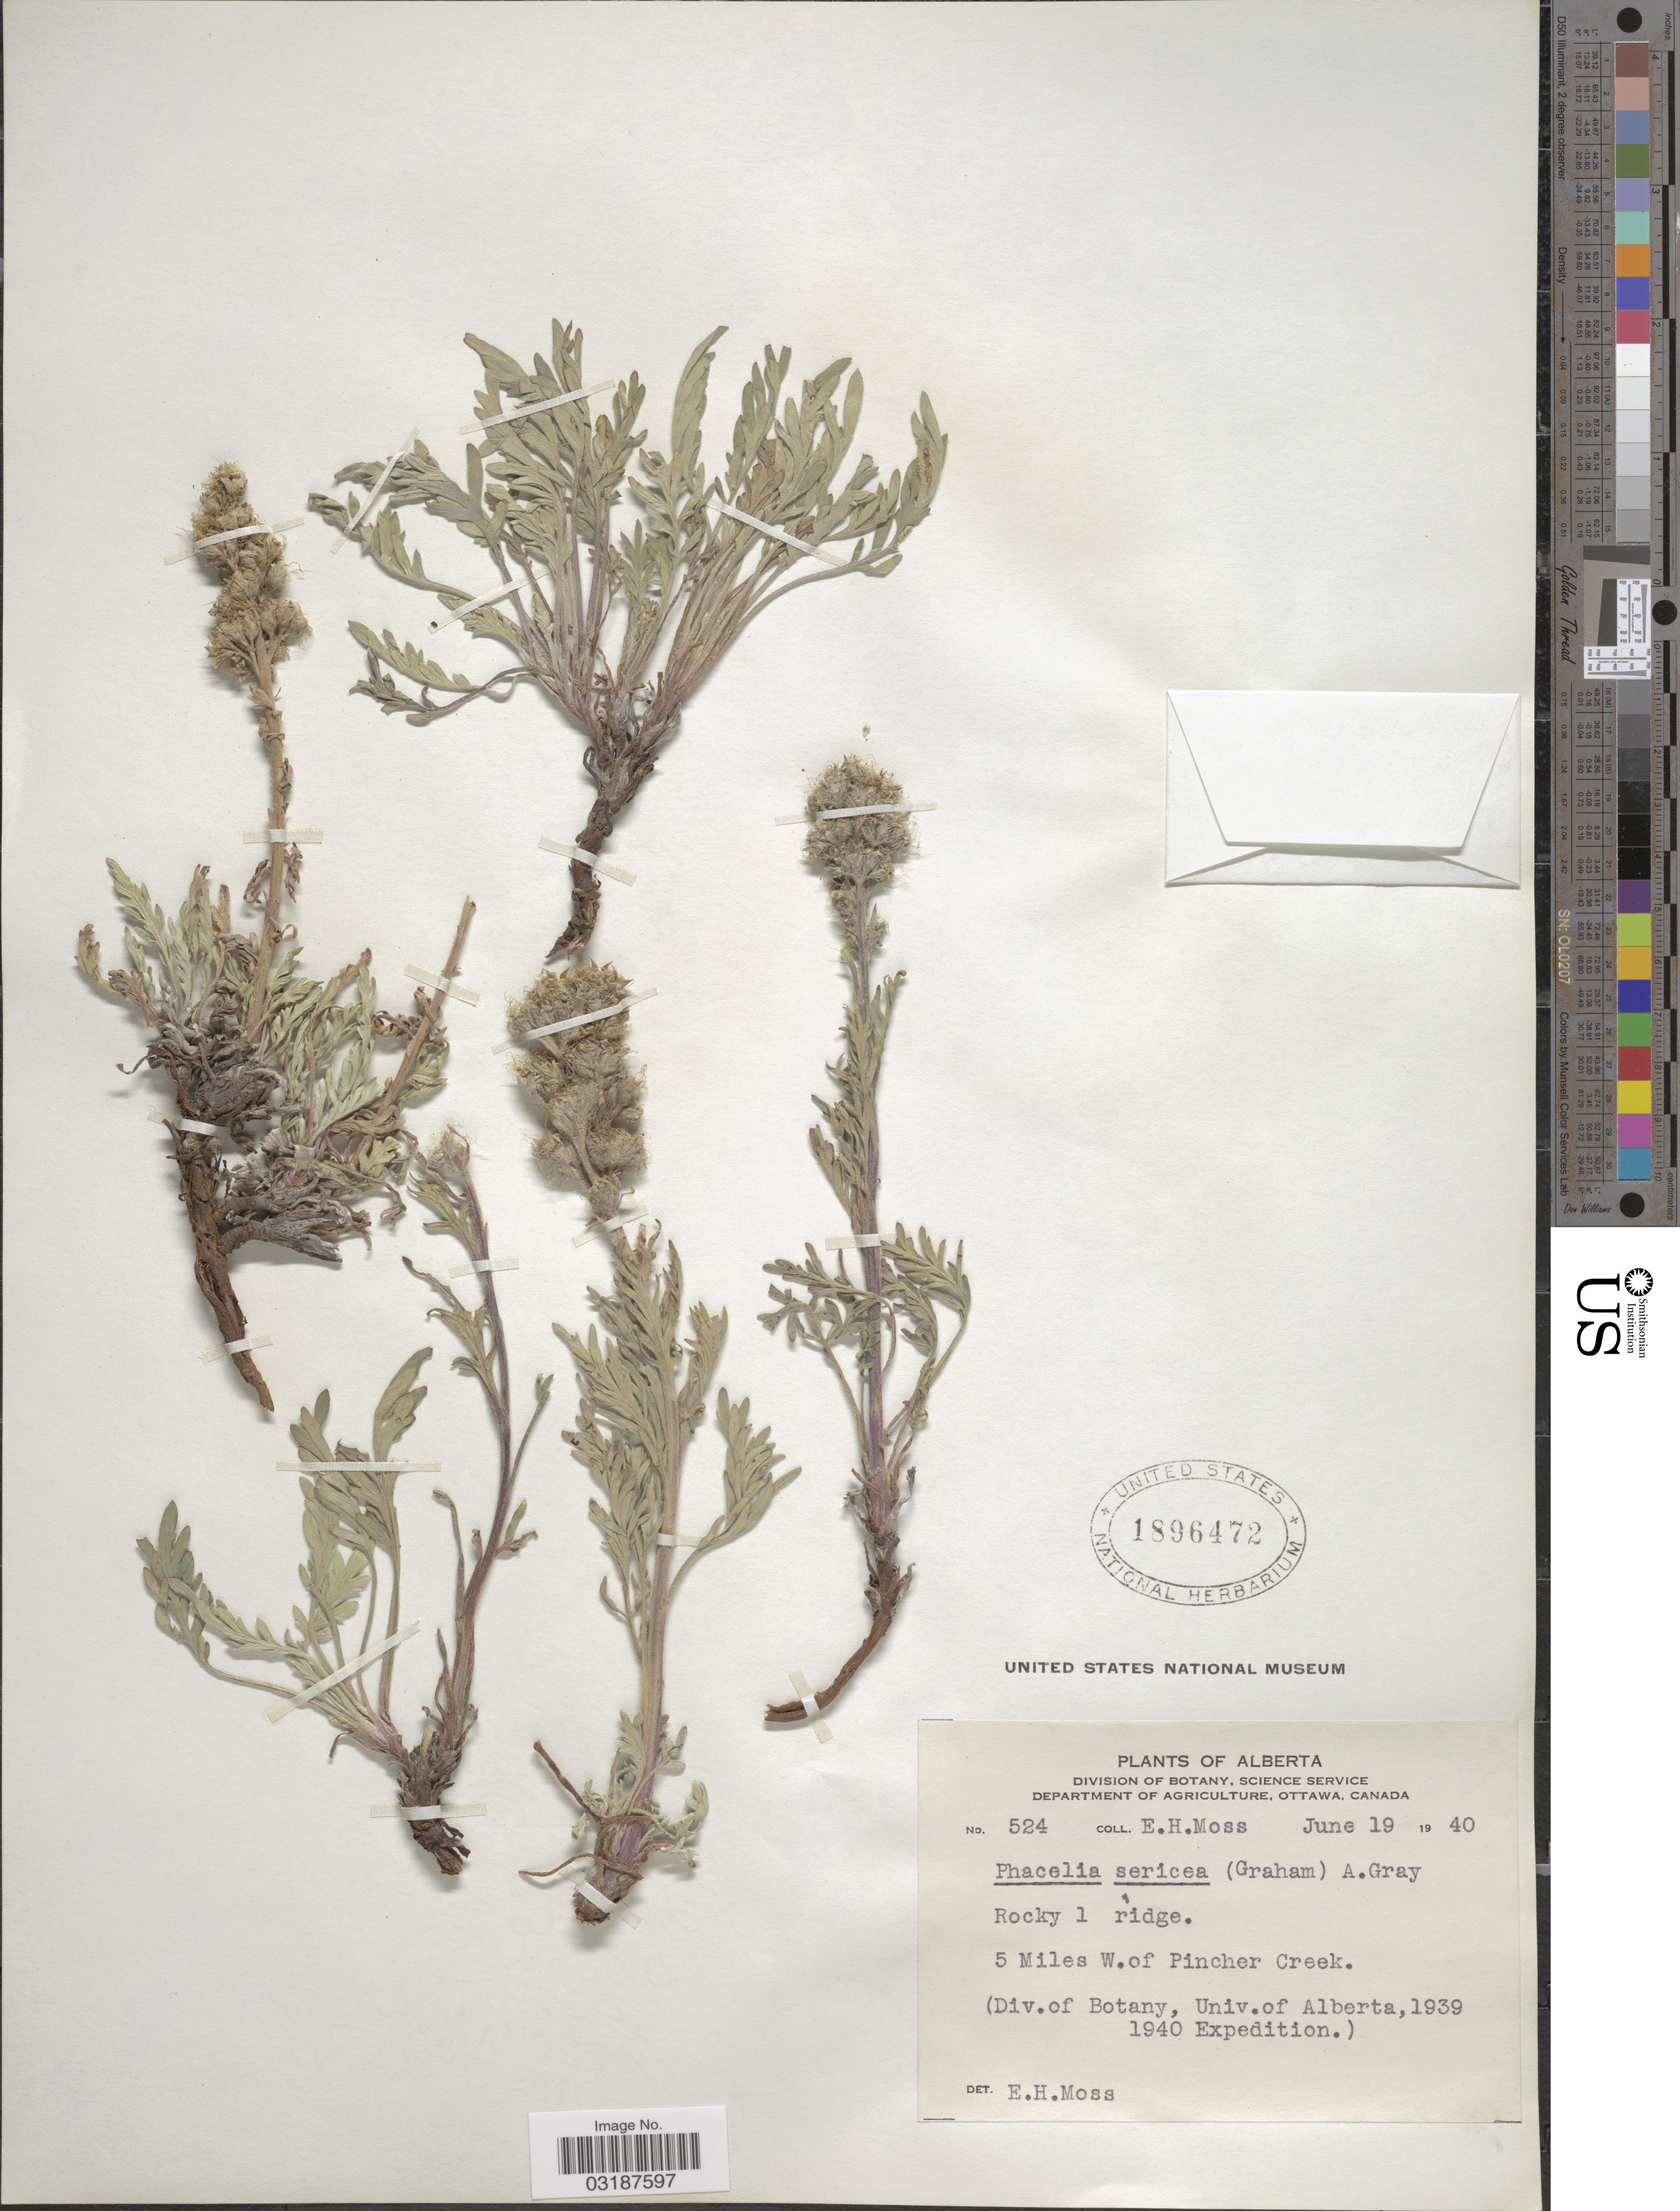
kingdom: Plantae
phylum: Tracheophyta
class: Magnoliopsida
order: Boraginales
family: Hydrophyllaceae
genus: Phacelia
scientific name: Phacelia sericea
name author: (Graham) A. Gray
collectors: E. Moss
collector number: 524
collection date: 1940-06-19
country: Canada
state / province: Alberta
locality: Rocky ridge. 5 miles W. of Pincher Creek.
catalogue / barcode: US 1896472